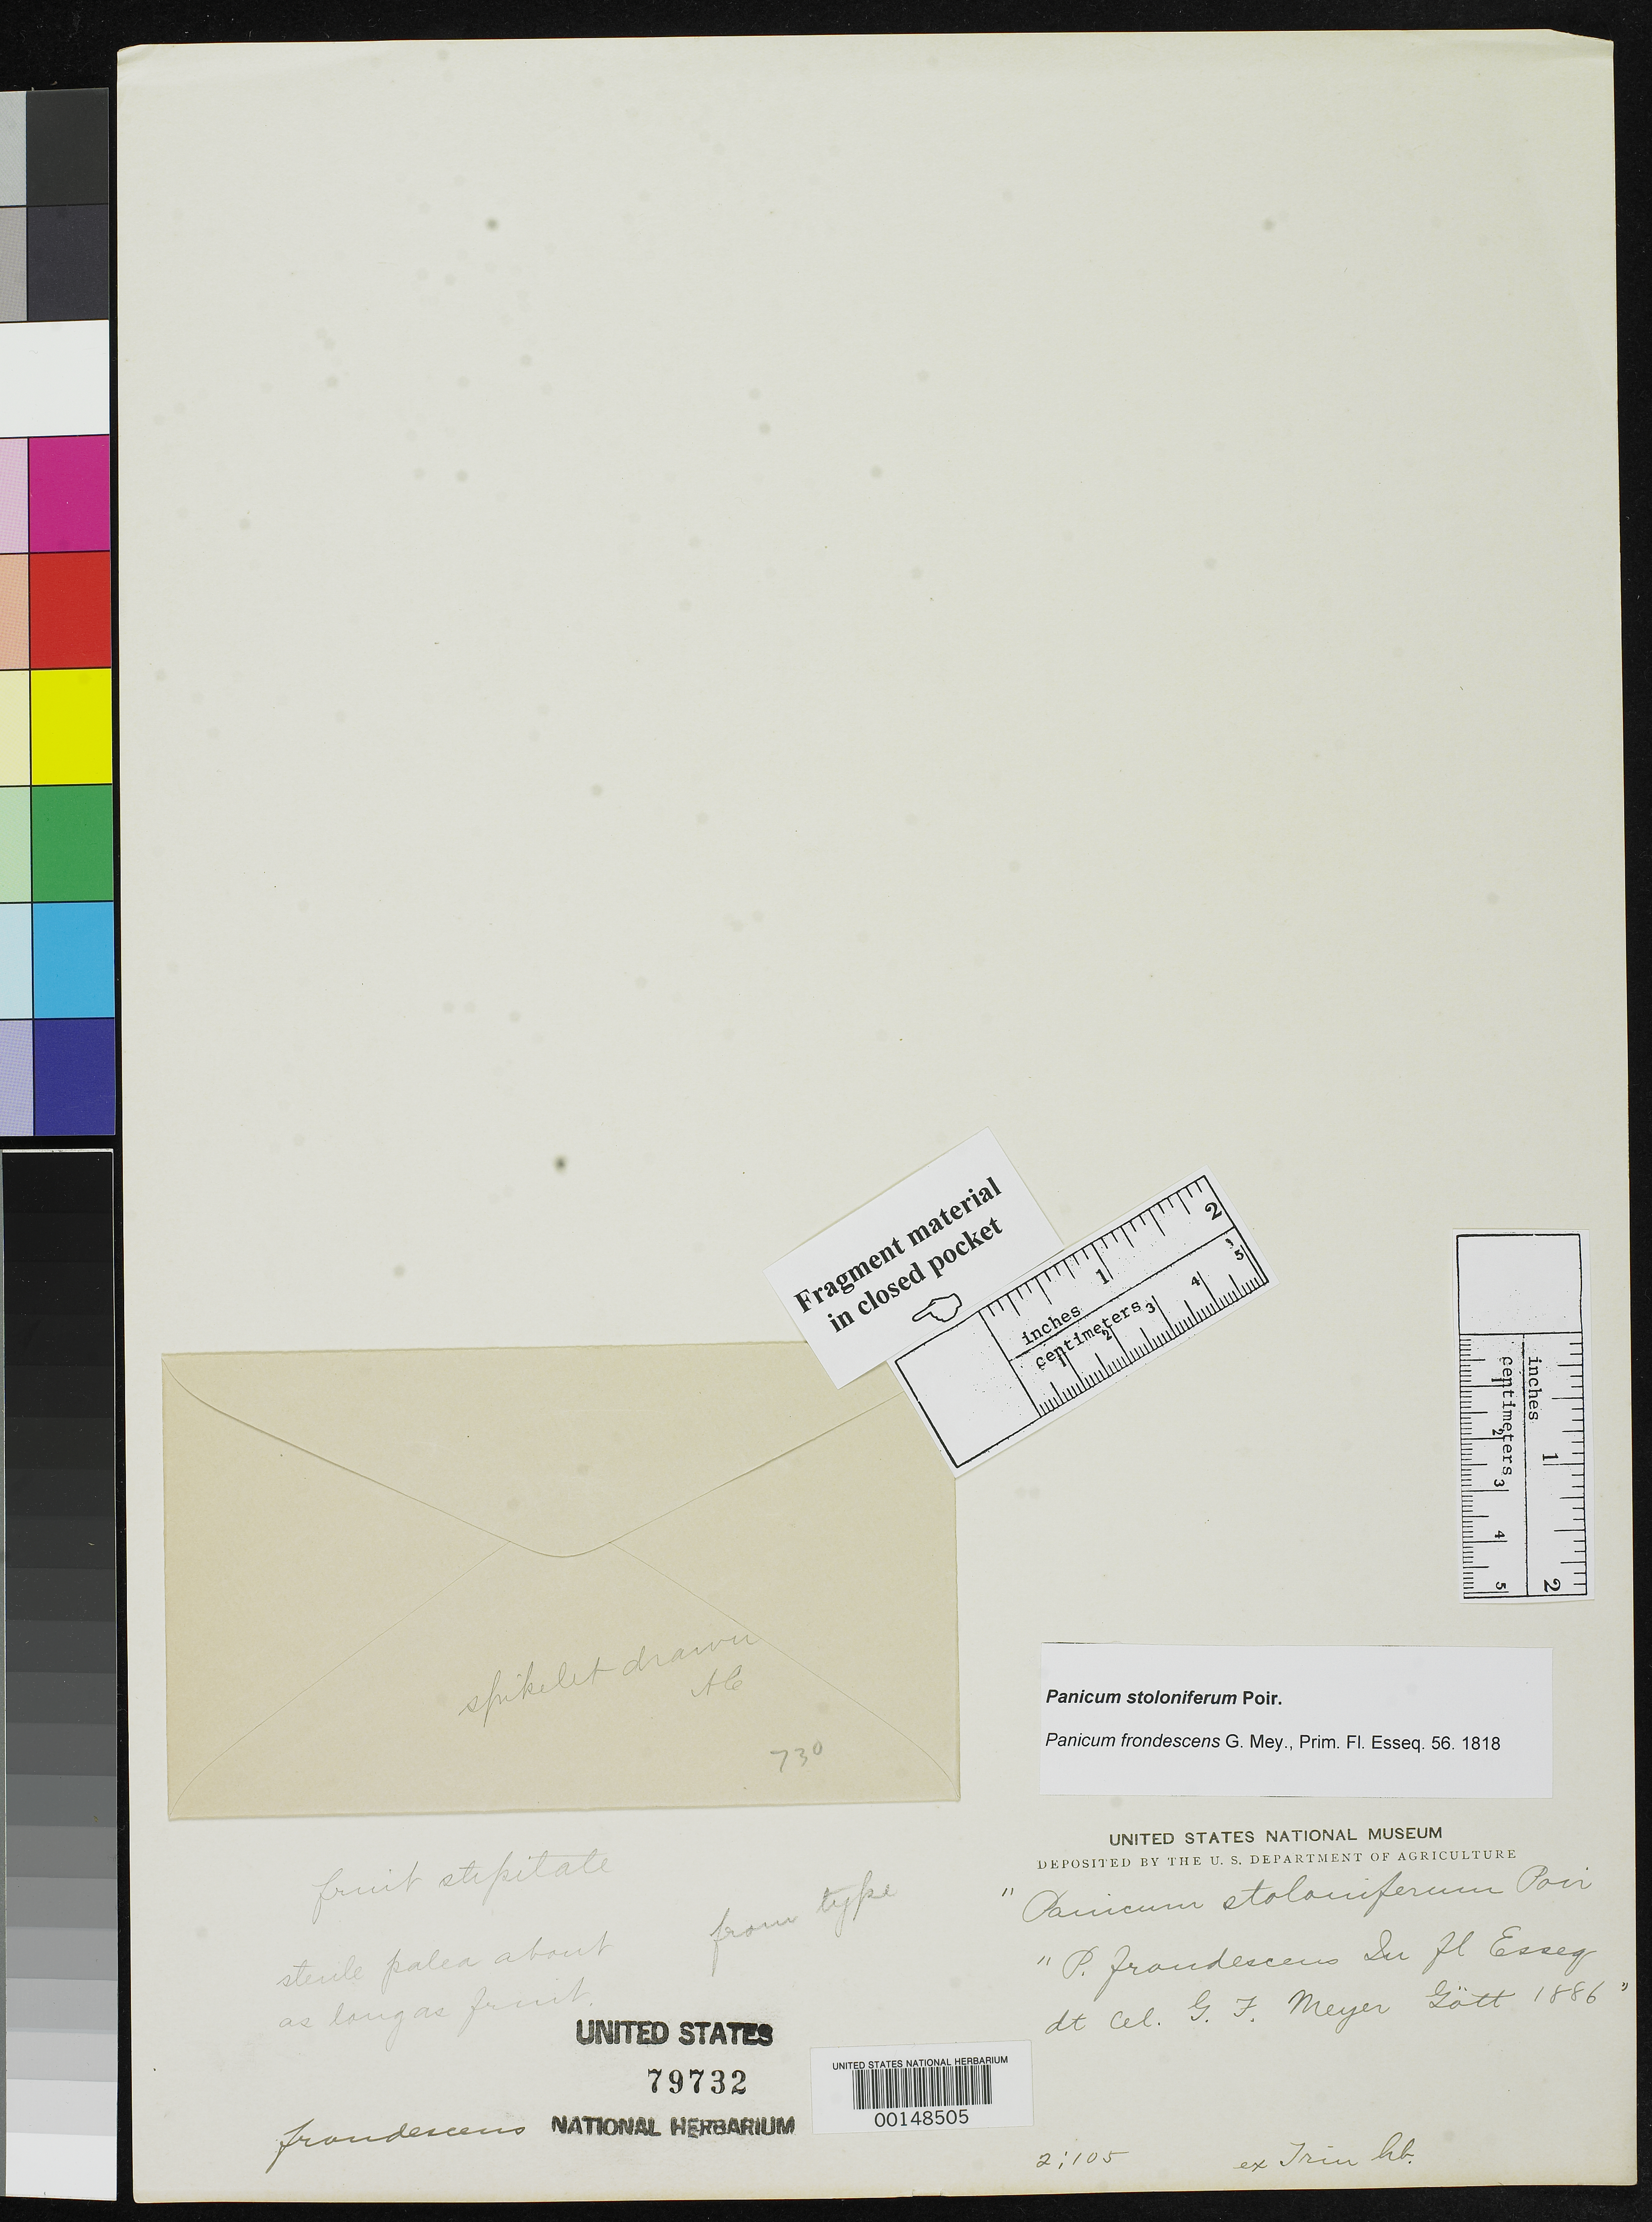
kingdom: Plantae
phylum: Tracheophyta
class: Liliopsida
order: Poales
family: Poaceae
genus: Panicum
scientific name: Panicum frondescens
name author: G. Mey.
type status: Type Fragment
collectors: G. F. W. Meyer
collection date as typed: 1886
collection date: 1886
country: Guyana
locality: Essequibo.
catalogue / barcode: US 79732